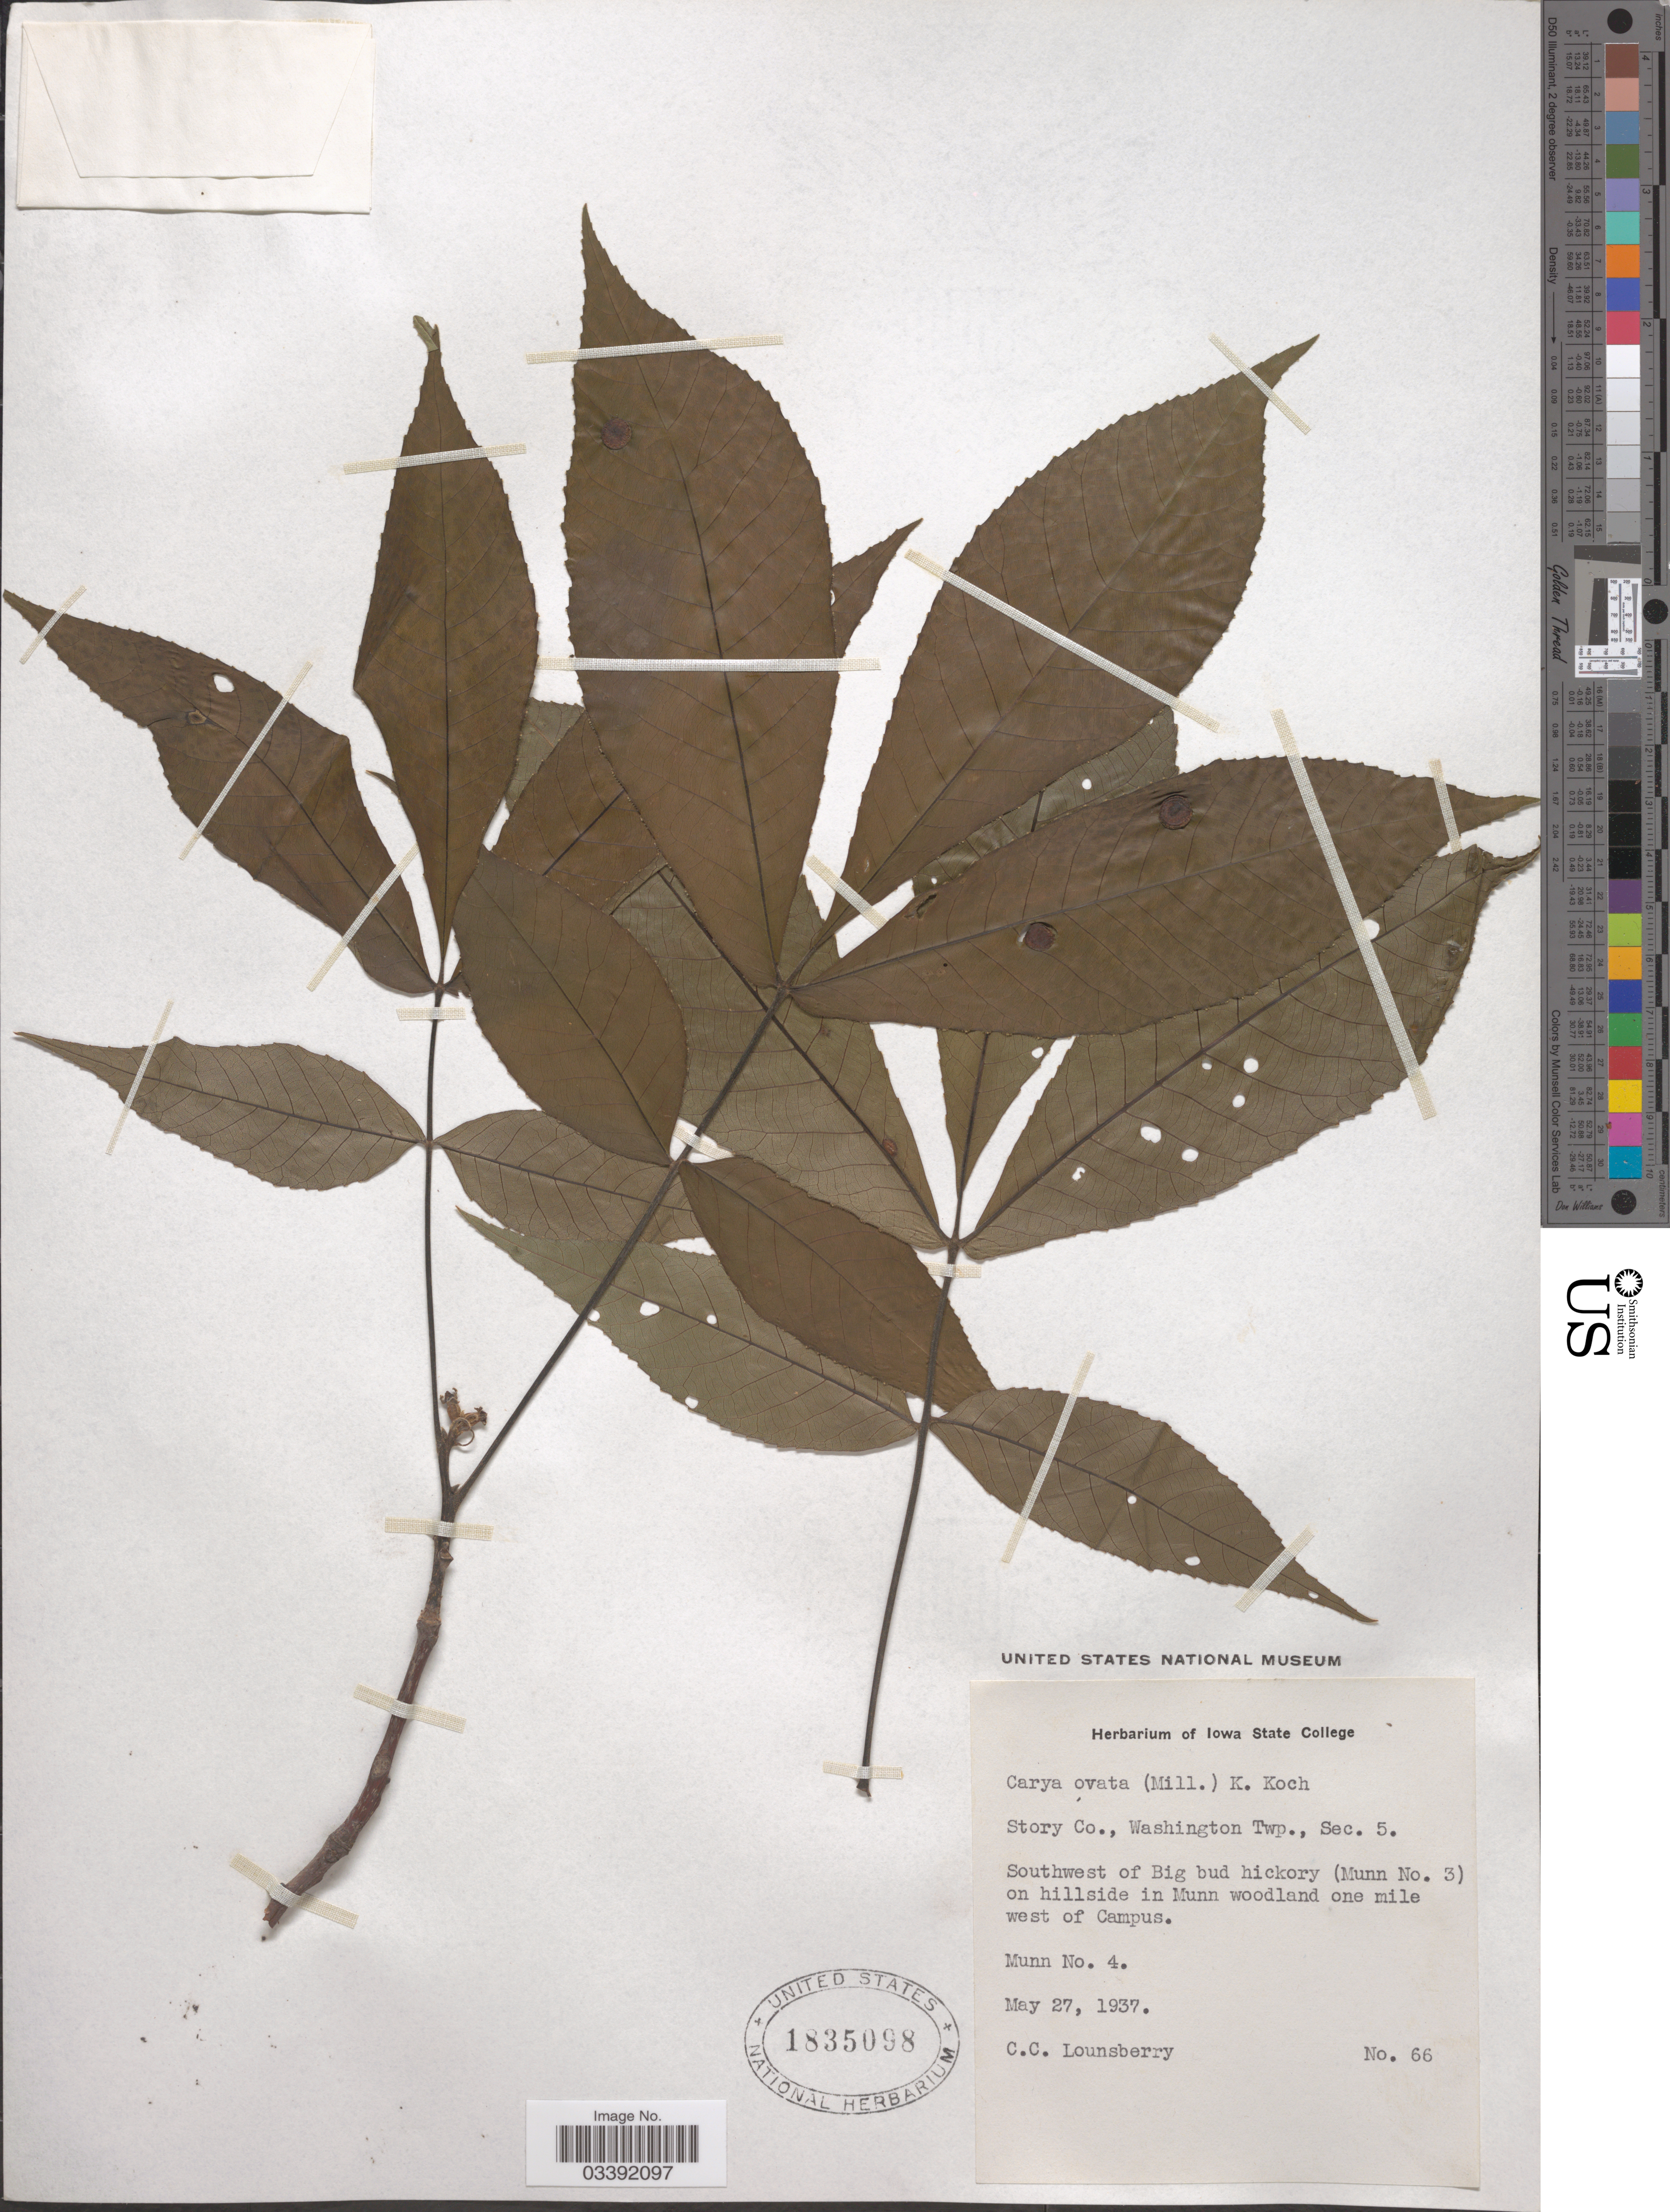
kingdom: Plantae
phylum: Tracheophyta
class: Magnoliopsida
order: Fagales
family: Juglandaceae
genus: Carya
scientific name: Carya ovata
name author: (Mill.) K. Koch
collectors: C. Lounsberry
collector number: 66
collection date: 1937-05-27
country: United States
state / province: Iowa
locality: Story Co., Washingon Twp., Sec. 5. Southwest of Big bud hickory (Munn No. 3) on hillside in Munn woodland one mile west of Campus. Munn No. 4.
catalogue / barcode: US 1835098